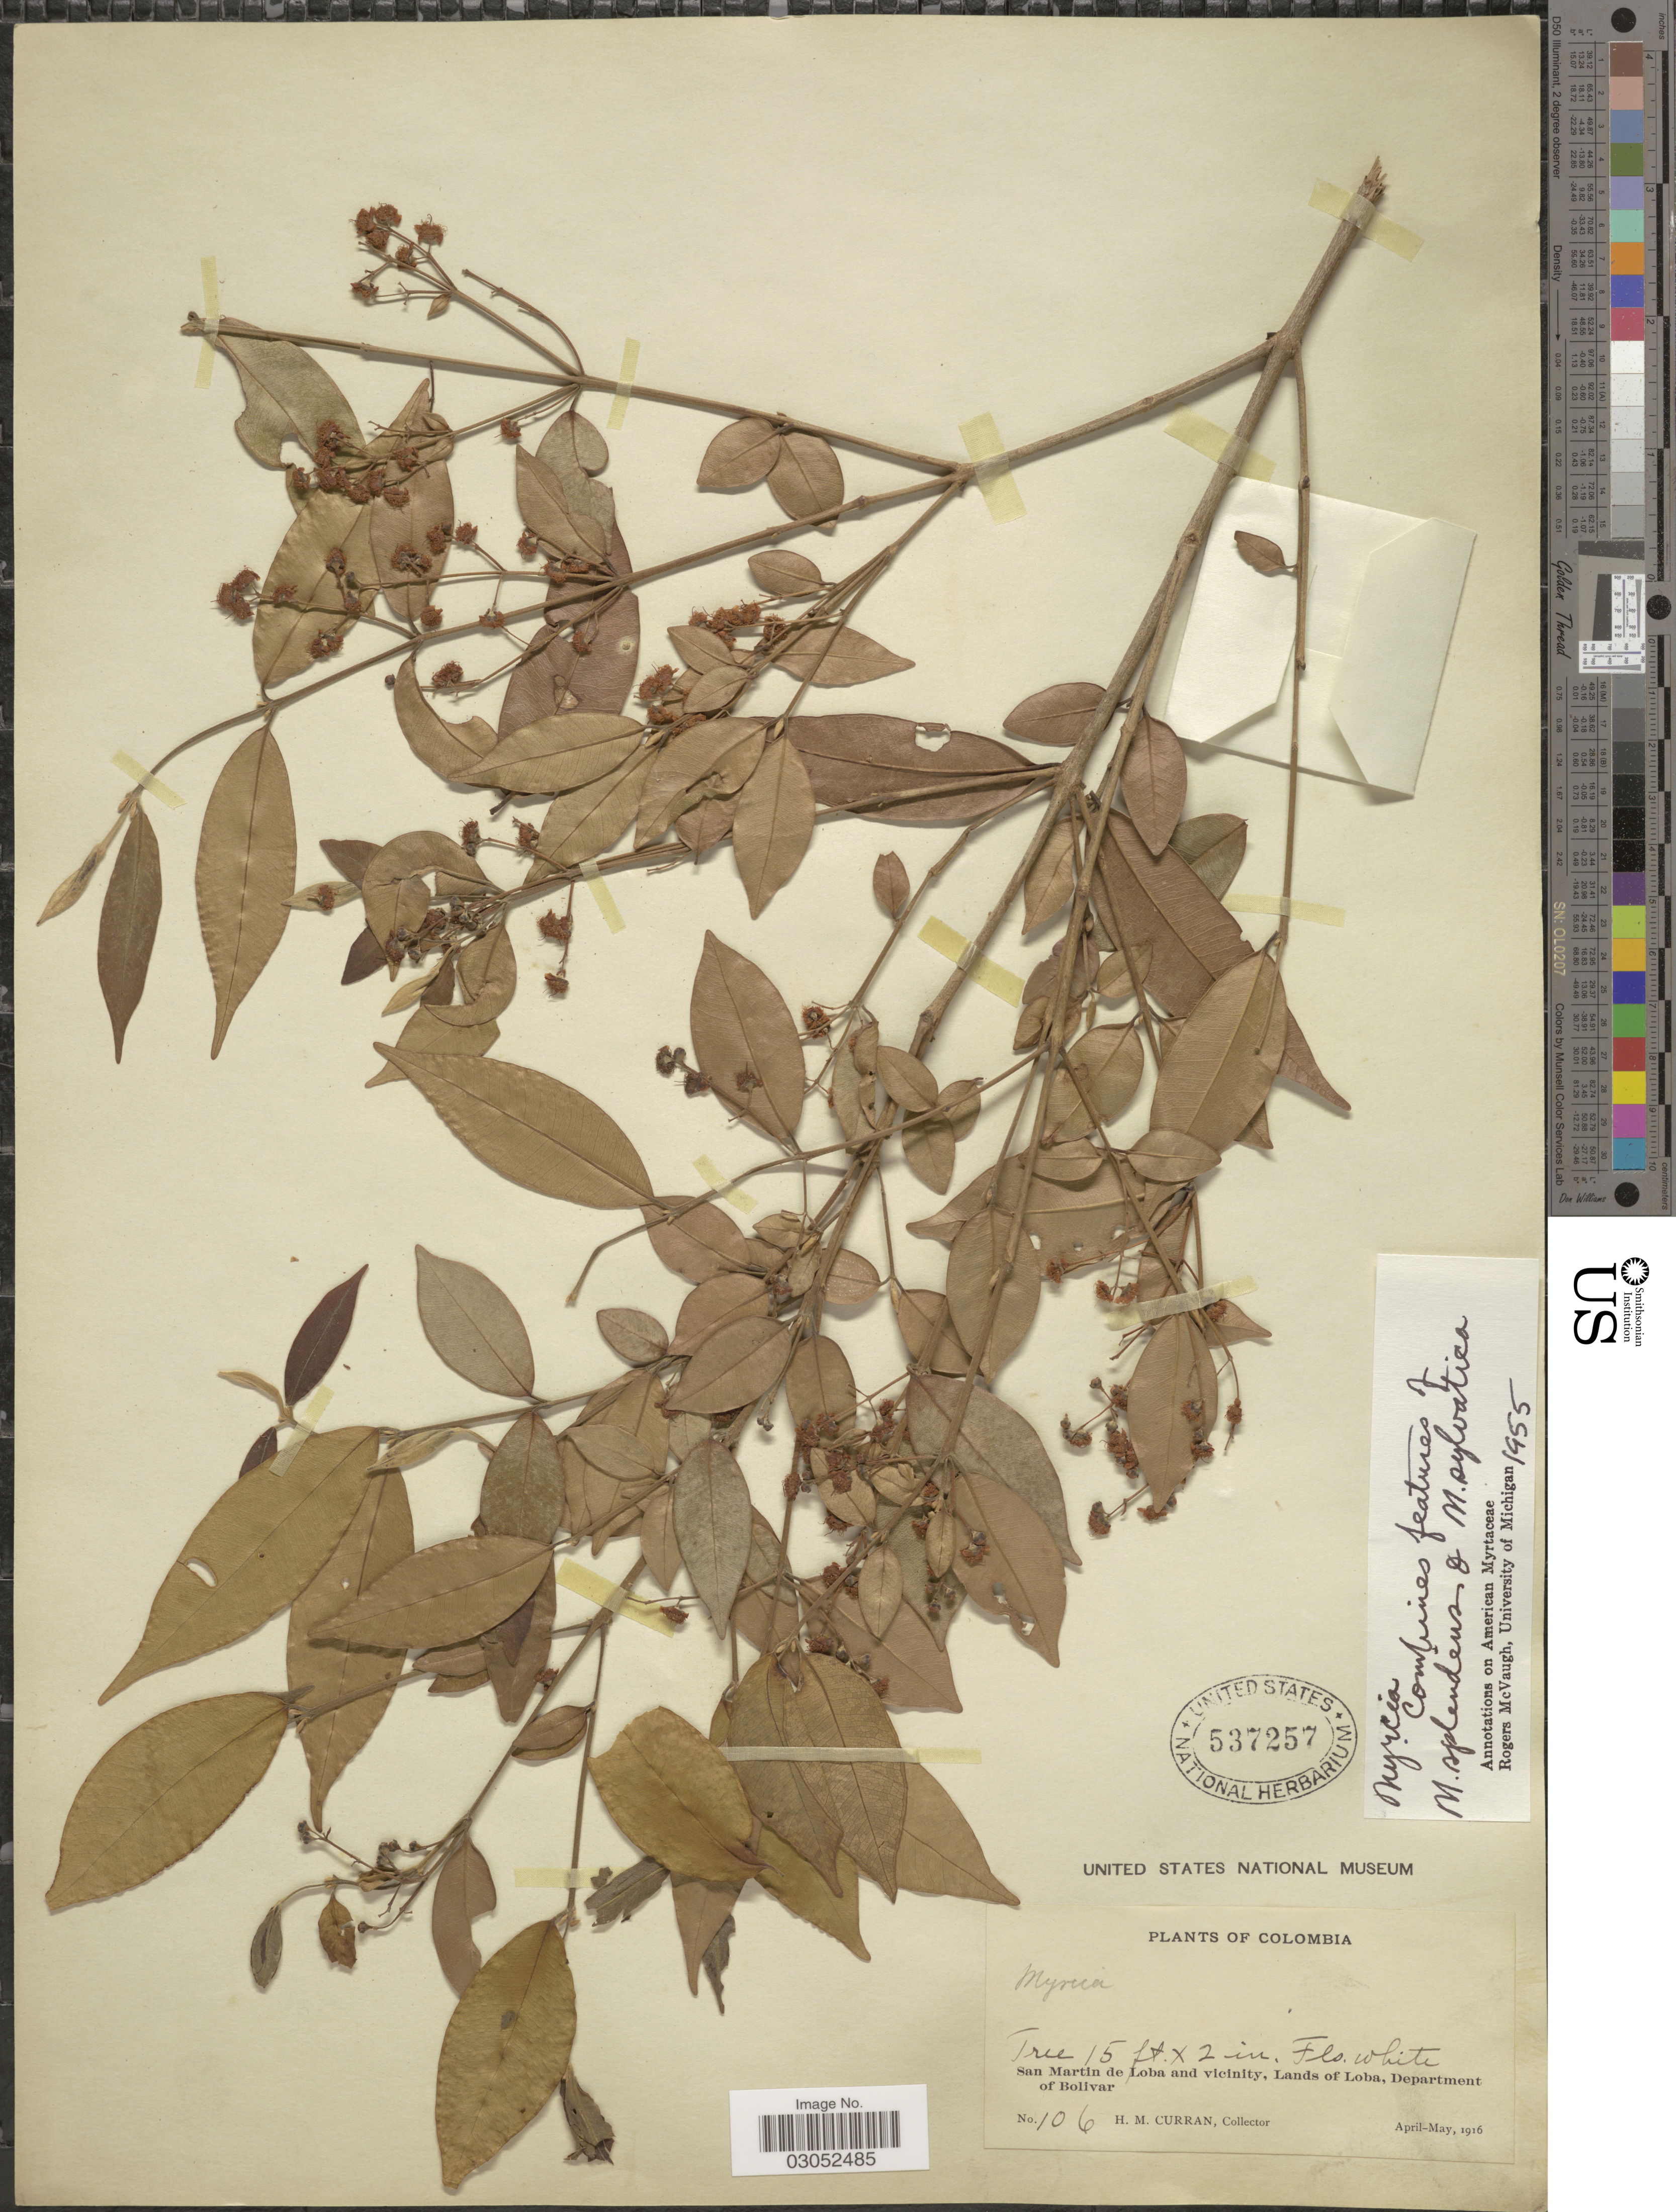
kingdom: Plantae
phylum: Tracheophyta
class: Magnoliopsida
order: Myrtales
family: Myrtaceae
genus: Myrcia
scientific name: Myrcia splendens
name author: (Sw.) DC.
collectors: H. M. Curran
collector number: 106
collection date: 1916-04/1916-05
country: Colombia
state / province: Bolívar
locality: San Martin de Loba and vicinity, Lands of Loba, Department of Bolivar.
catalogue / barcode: US 537257